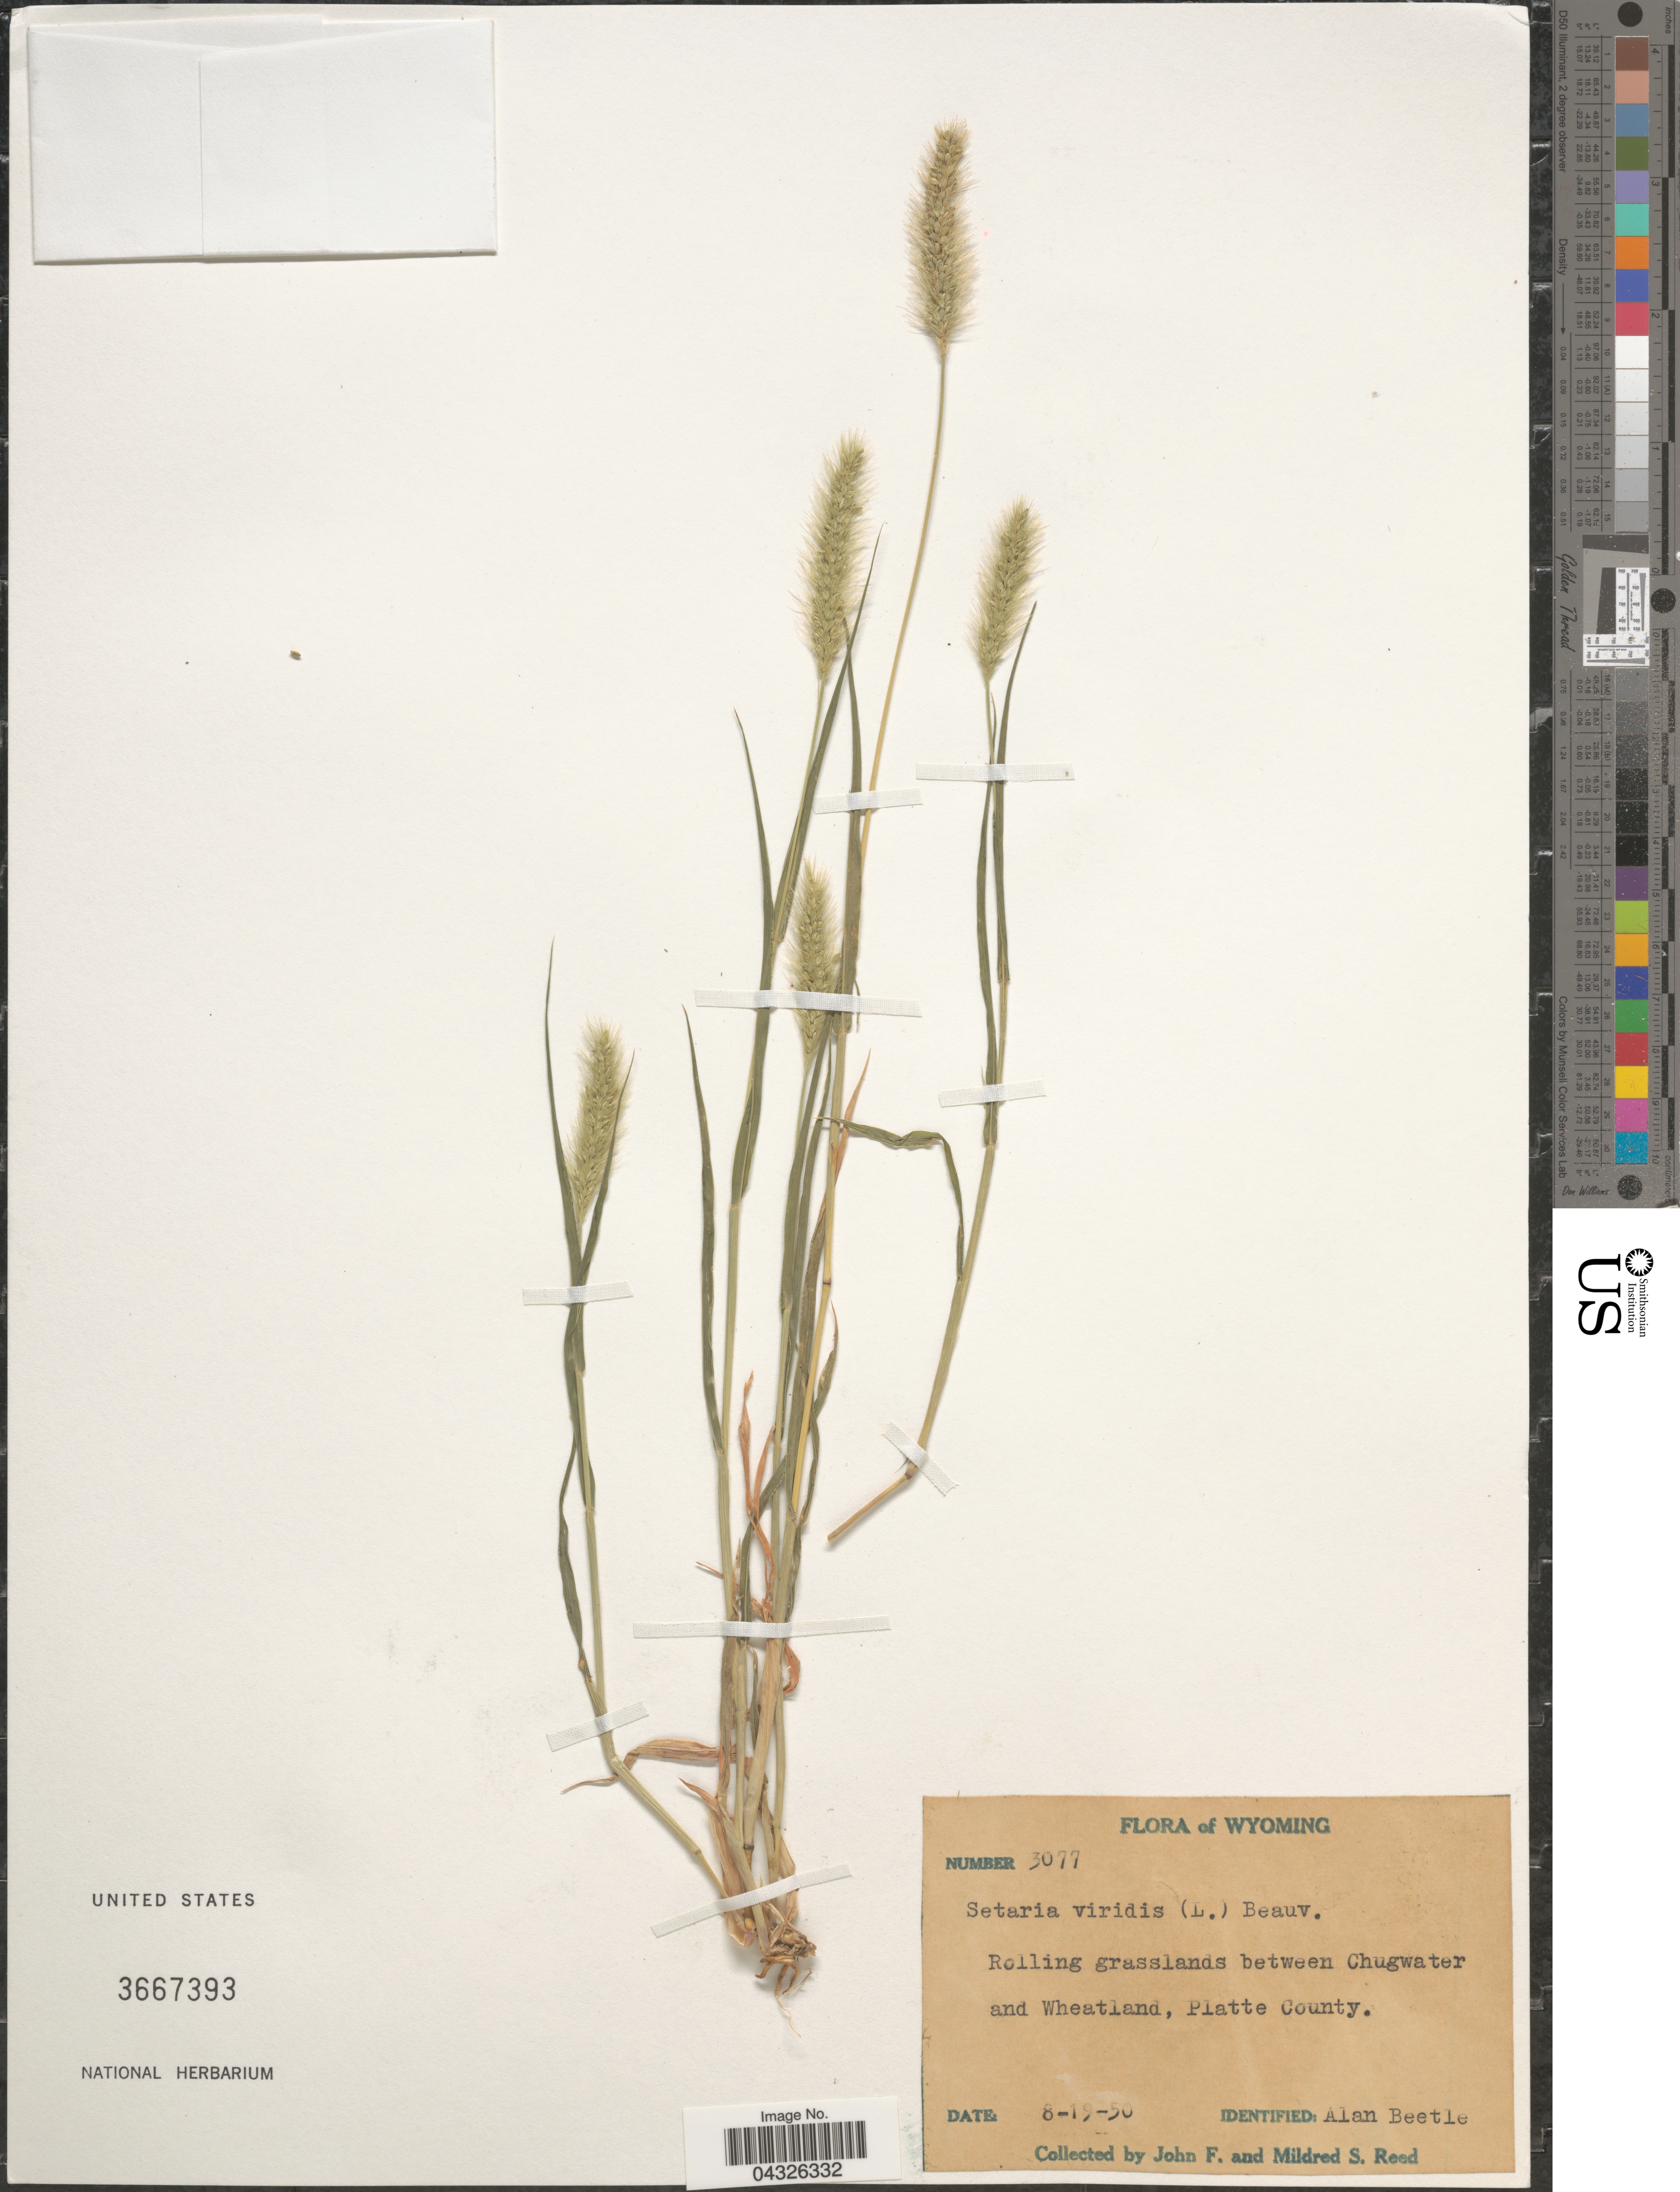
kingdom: Plantae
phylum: Tracheophyta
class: Liliopsida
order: Poales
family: Poaceae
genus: Setaria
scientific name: Setaria viridis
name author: (L.) P. Beauv.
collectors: J. Reed & M. Reed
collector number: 3077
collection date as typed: Transcribed d/m/y: 19/8/50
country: United States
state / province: Wyoming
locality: Rolling grasslands between Chugwater and Wheatland, Platte County.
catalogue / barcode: US 3667393